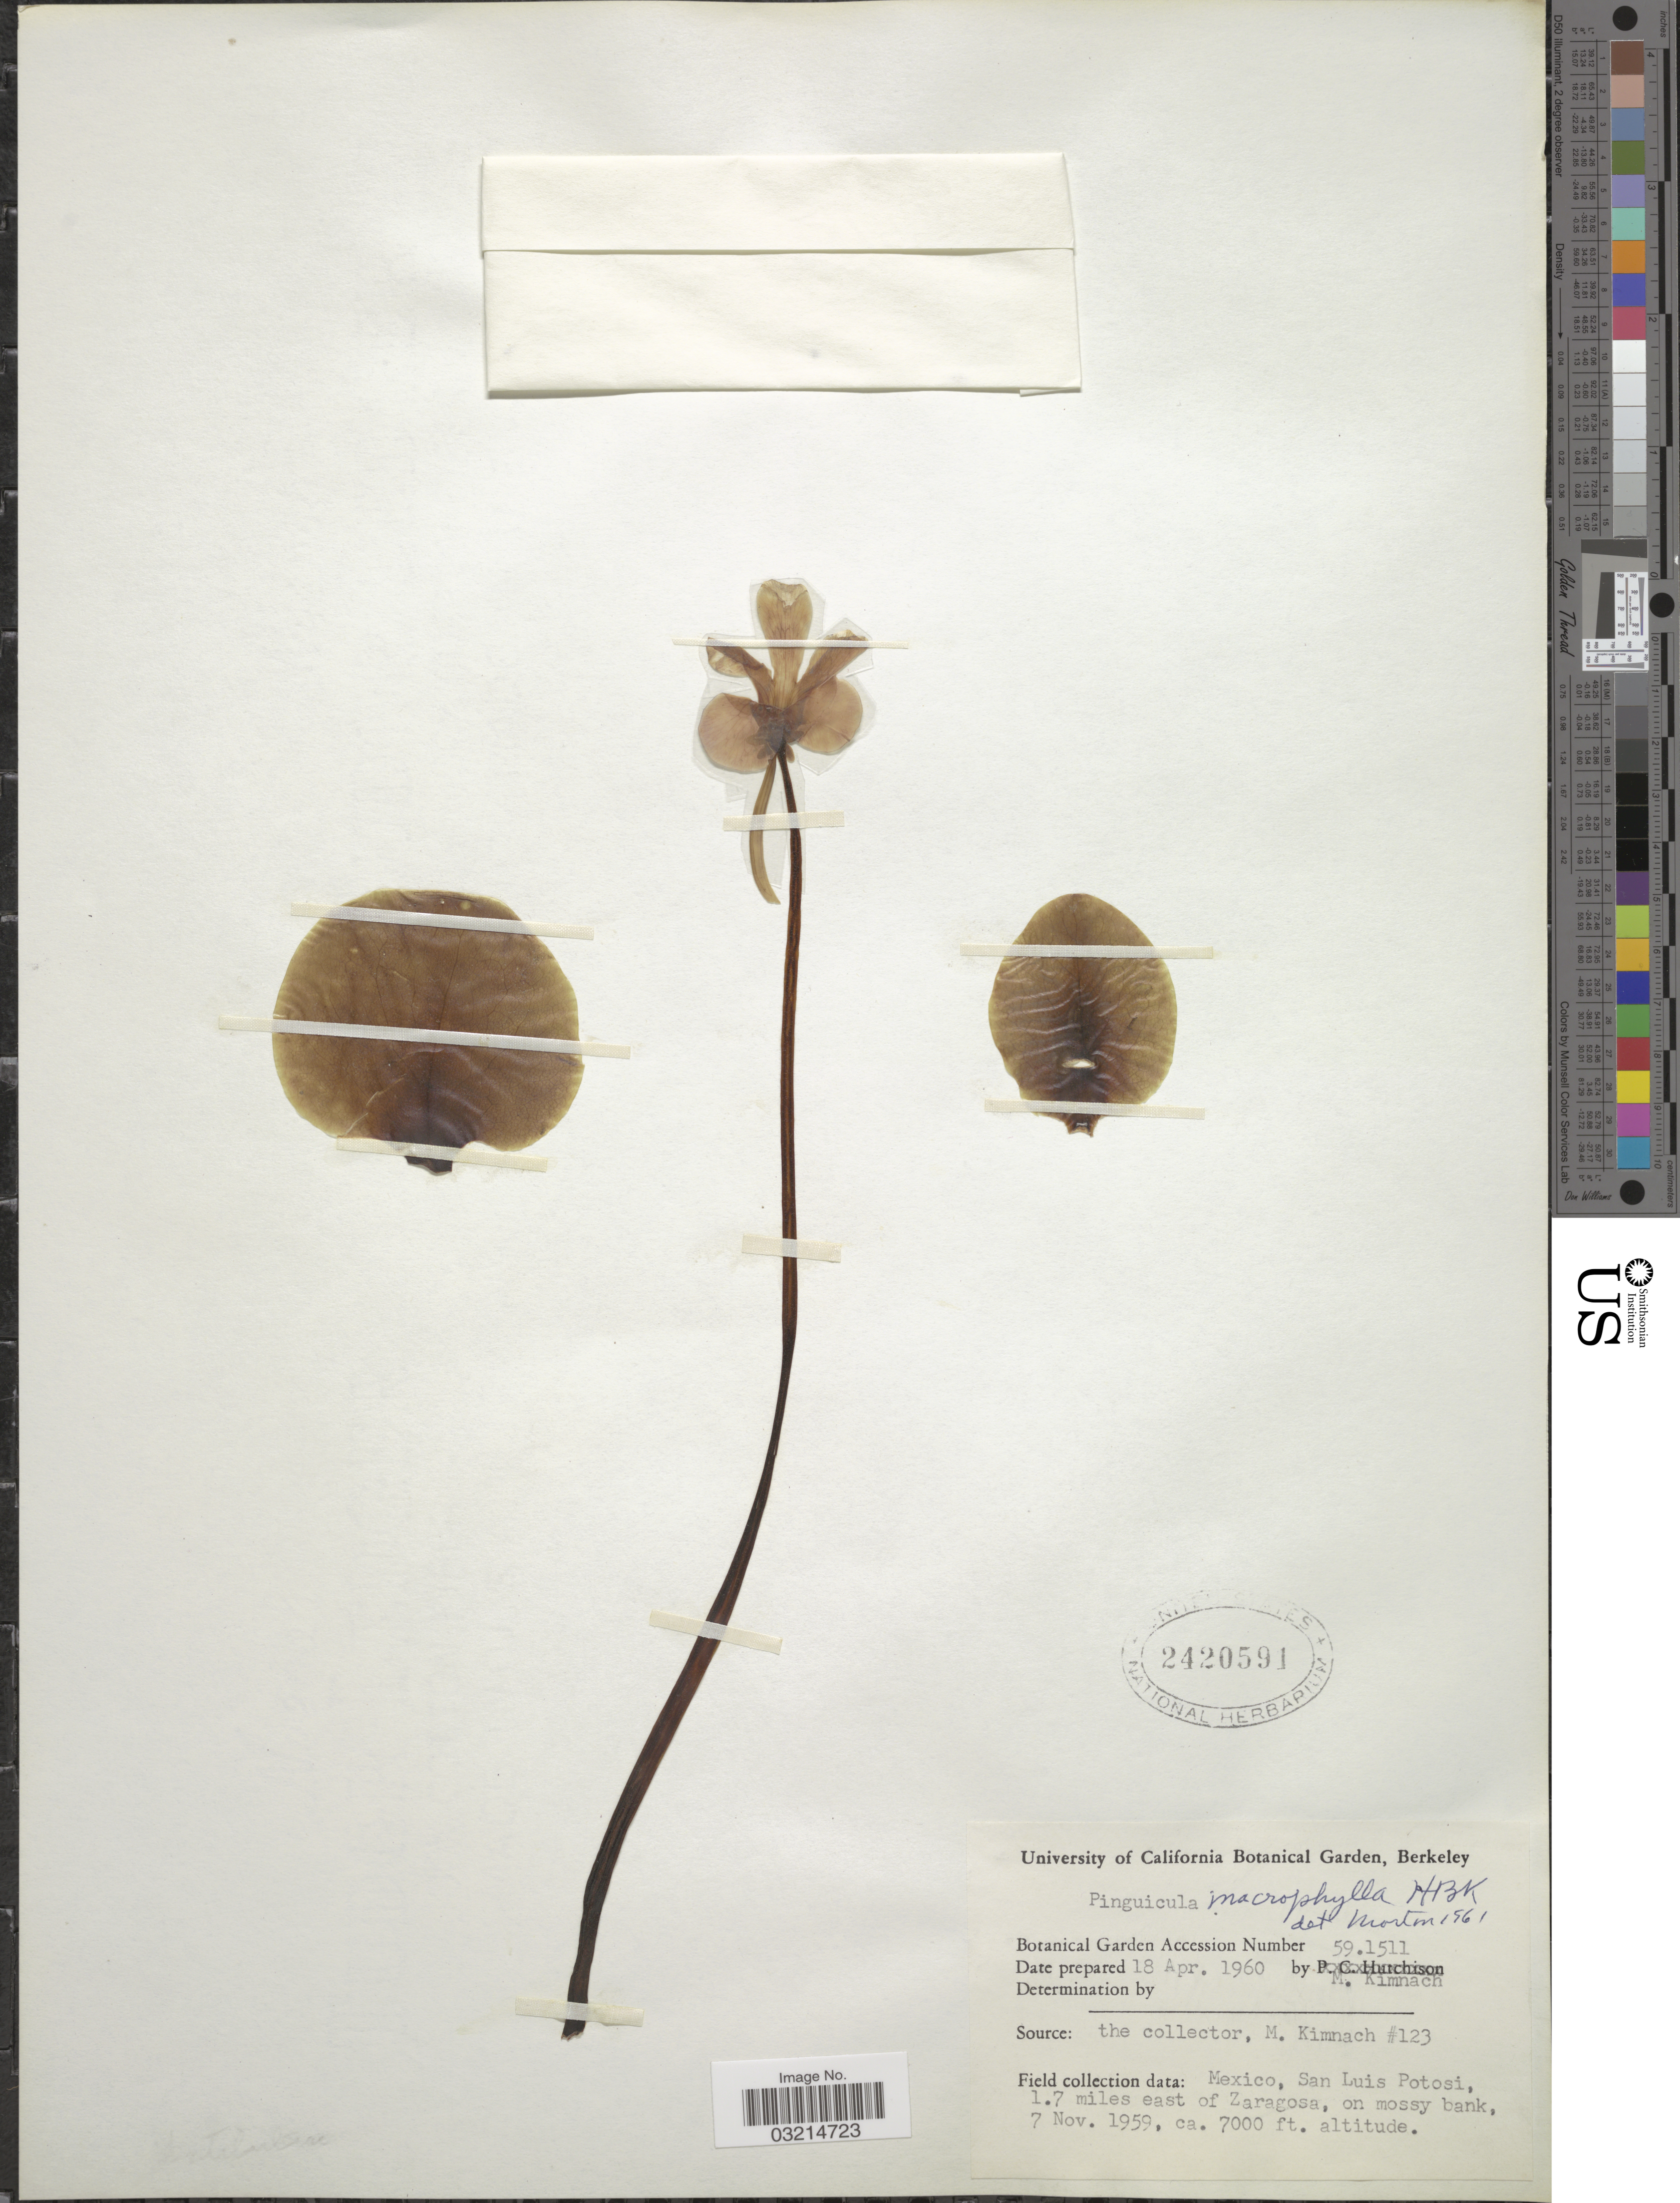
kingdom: Plantae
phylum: Tracheophyta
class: Magnoliopsida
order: Lamiales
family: Lentibulariaceae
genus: Pinguicula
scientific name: Pinguicula macrophylla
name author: Kunth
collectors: M. W. Kimnach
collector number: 123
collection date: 1959-11-07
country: Mexico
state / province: San Luis Potosí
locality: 1.7 miles east of Zaragosa.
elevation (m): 2134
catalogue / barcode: US 2420591